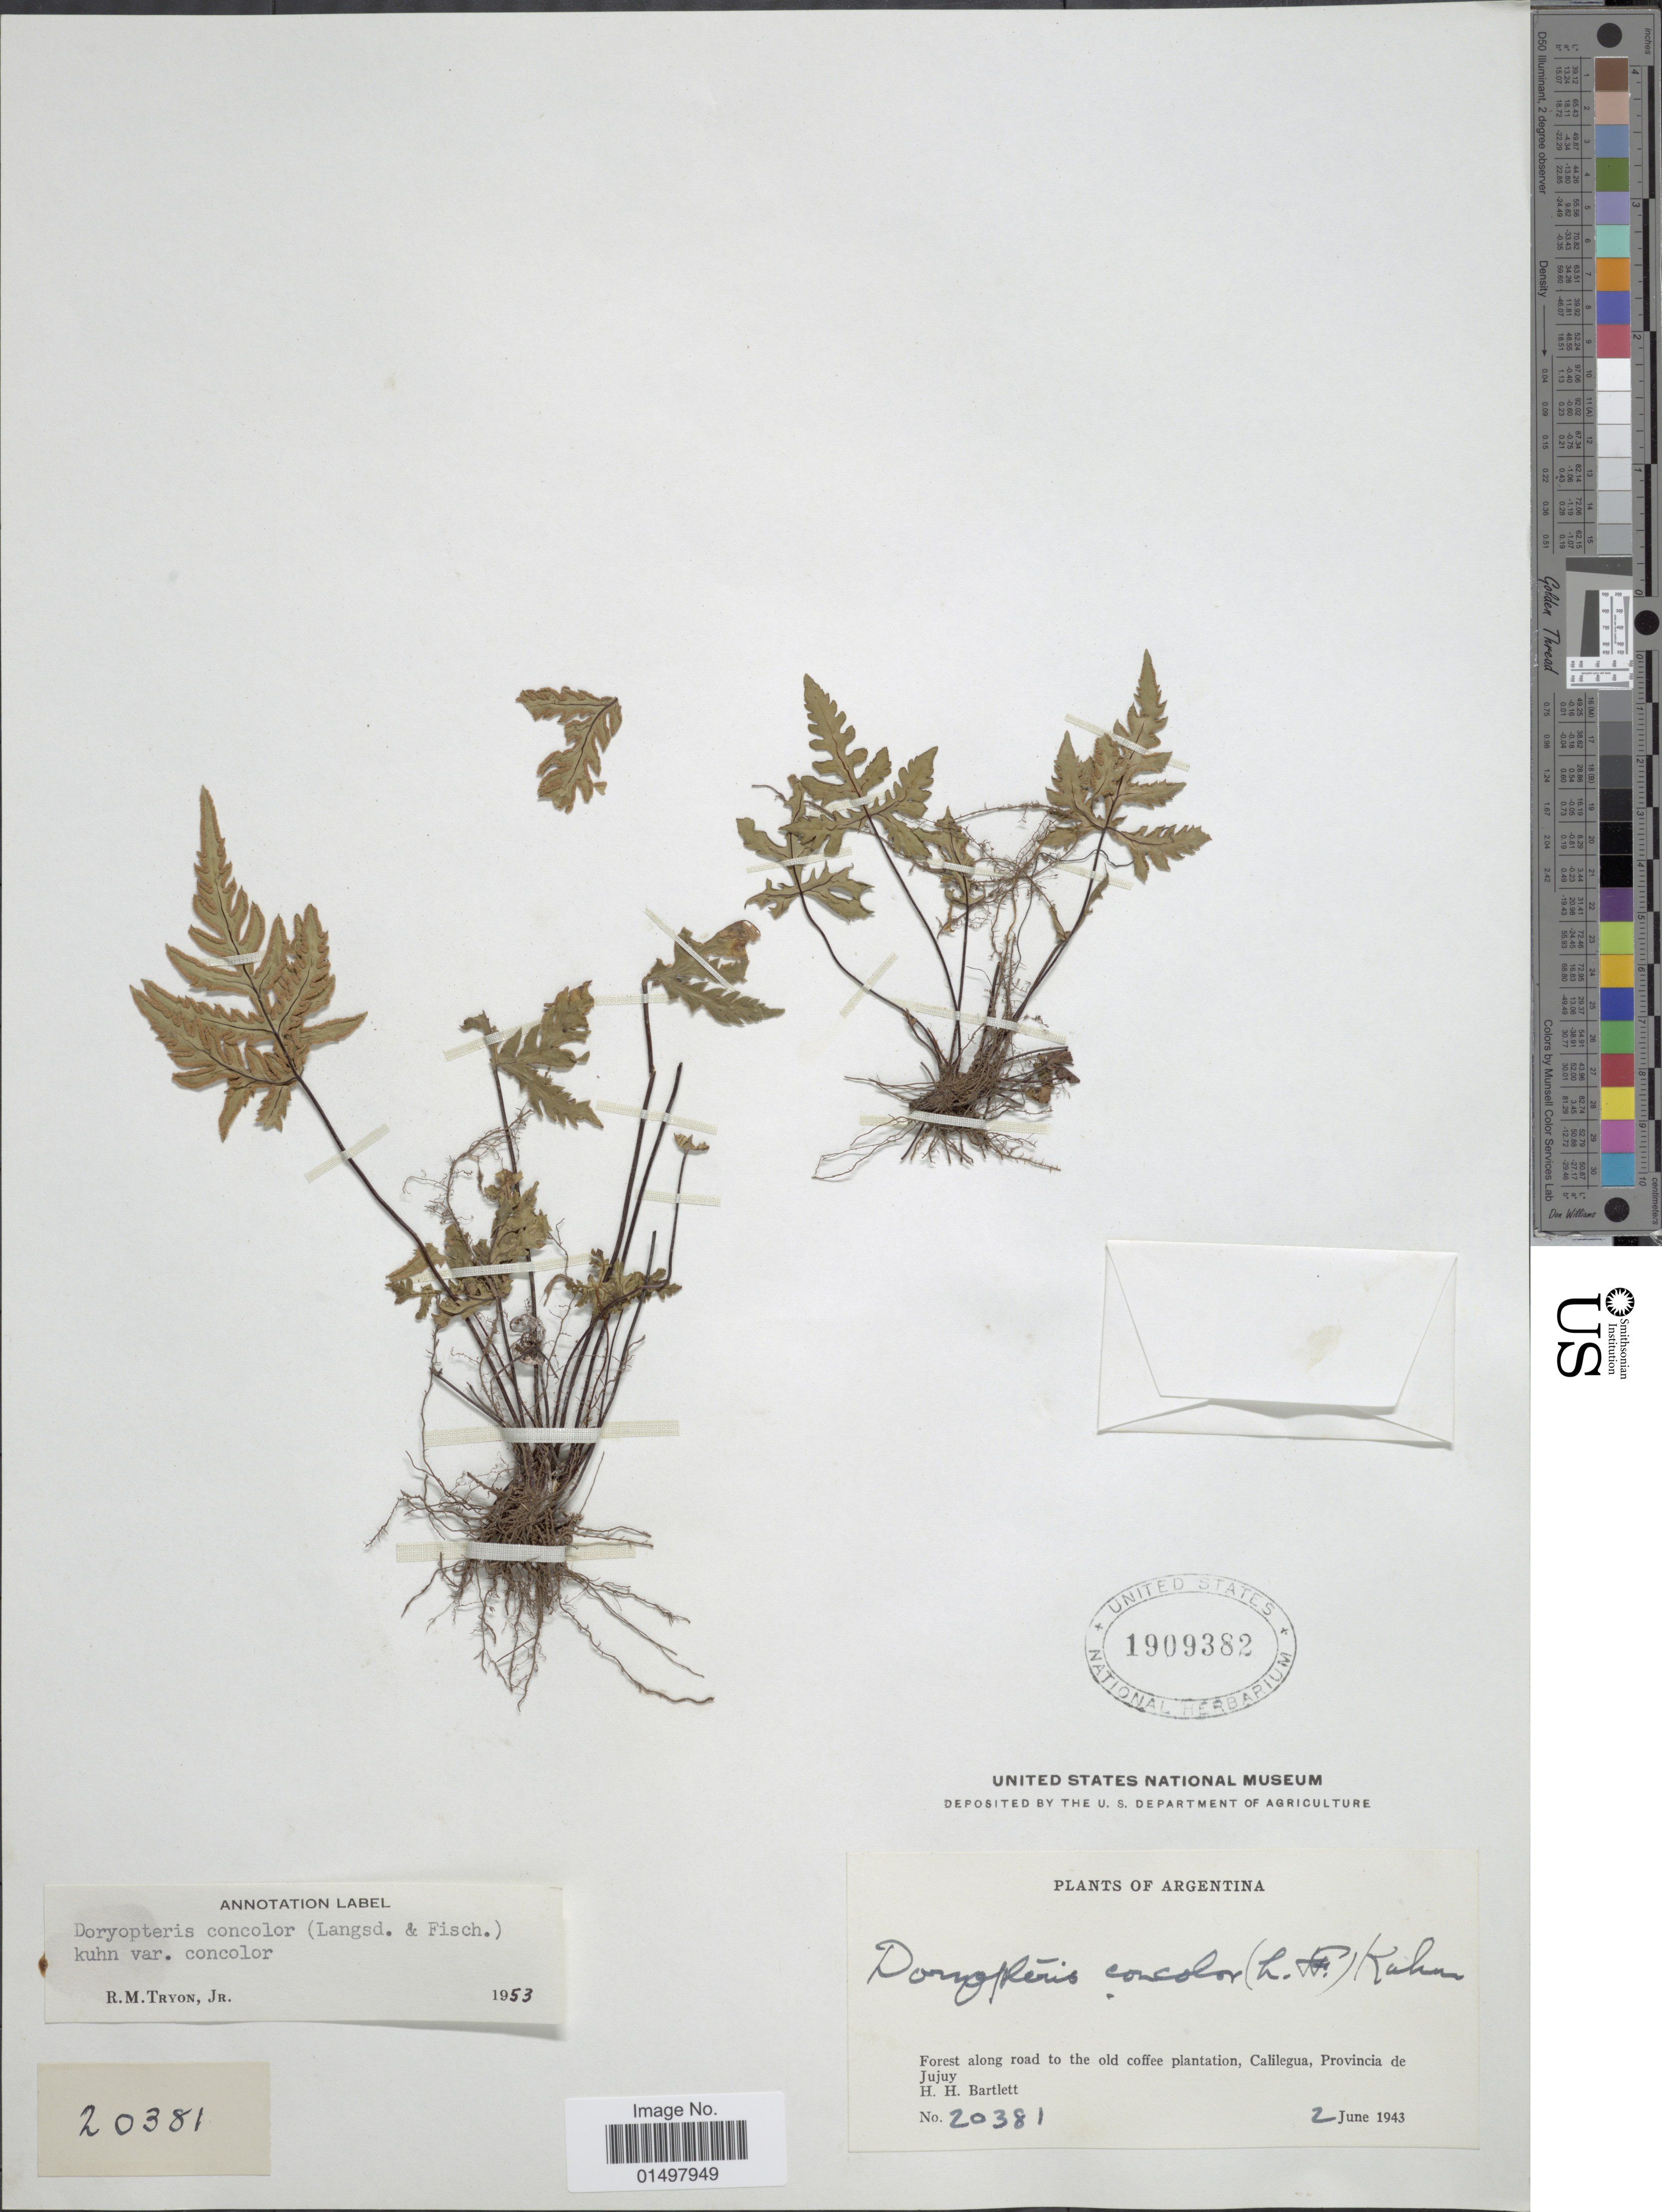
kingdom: Plantae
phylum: Tracheophyta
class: Polypodiopsida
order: Polypodiales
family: Pteridaceae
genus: Doryopteris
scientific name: Doryopteris concolor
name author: (Langsd. & Fisch.) Kuhn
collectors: H. H. Bartlett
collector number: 20381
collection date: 1943-06-02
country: Argentina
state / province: Jujuy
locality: Forest along road to the old coffee plantation, Calilegua, Provincia de Jujuy.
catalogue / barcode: US 1909382